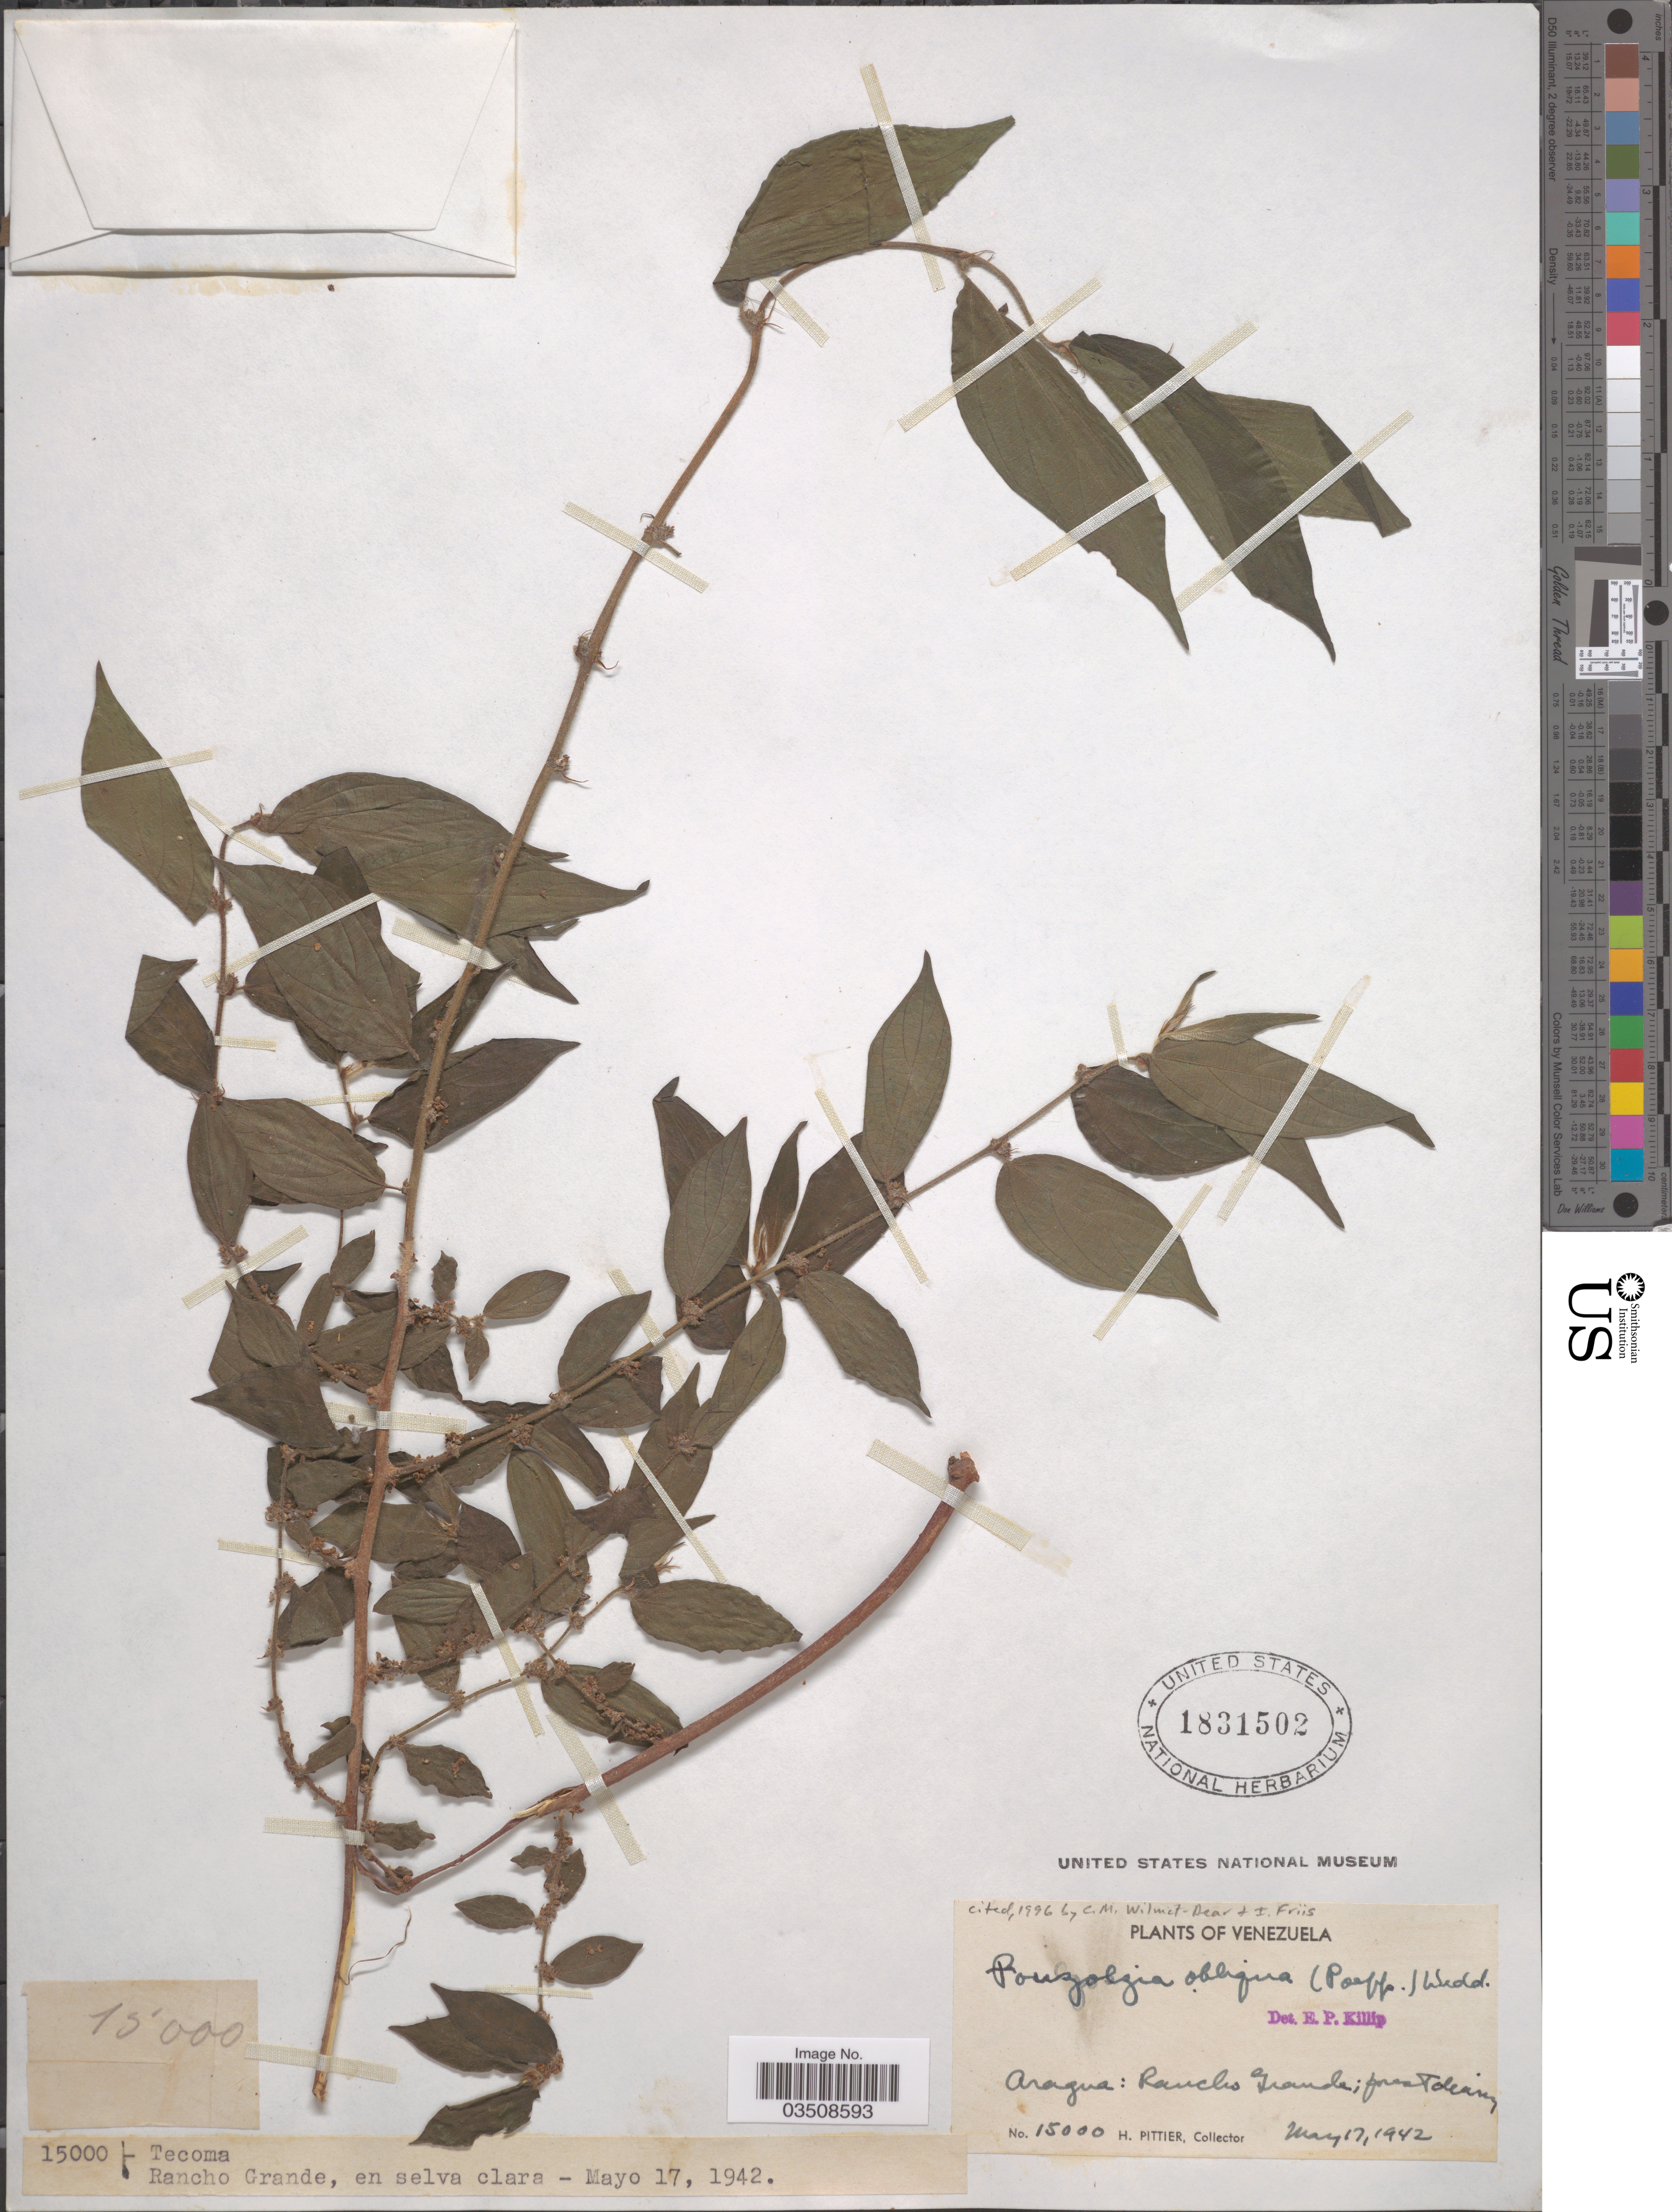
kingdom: Plantae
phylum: Tracheophyta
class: Magnoliopsida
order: Rosales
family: Urticaceae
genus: Pouzolzia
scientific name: Pouzolzia obliqua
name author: (Poepp.) Gaudich.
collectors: H. F. Pittier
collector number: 15000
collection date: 1942-05-17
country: Venezuela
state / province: Aragua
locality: Tecoma. Rancho Grande; pres Tolcany [interpreted].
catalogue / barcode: US 1831502